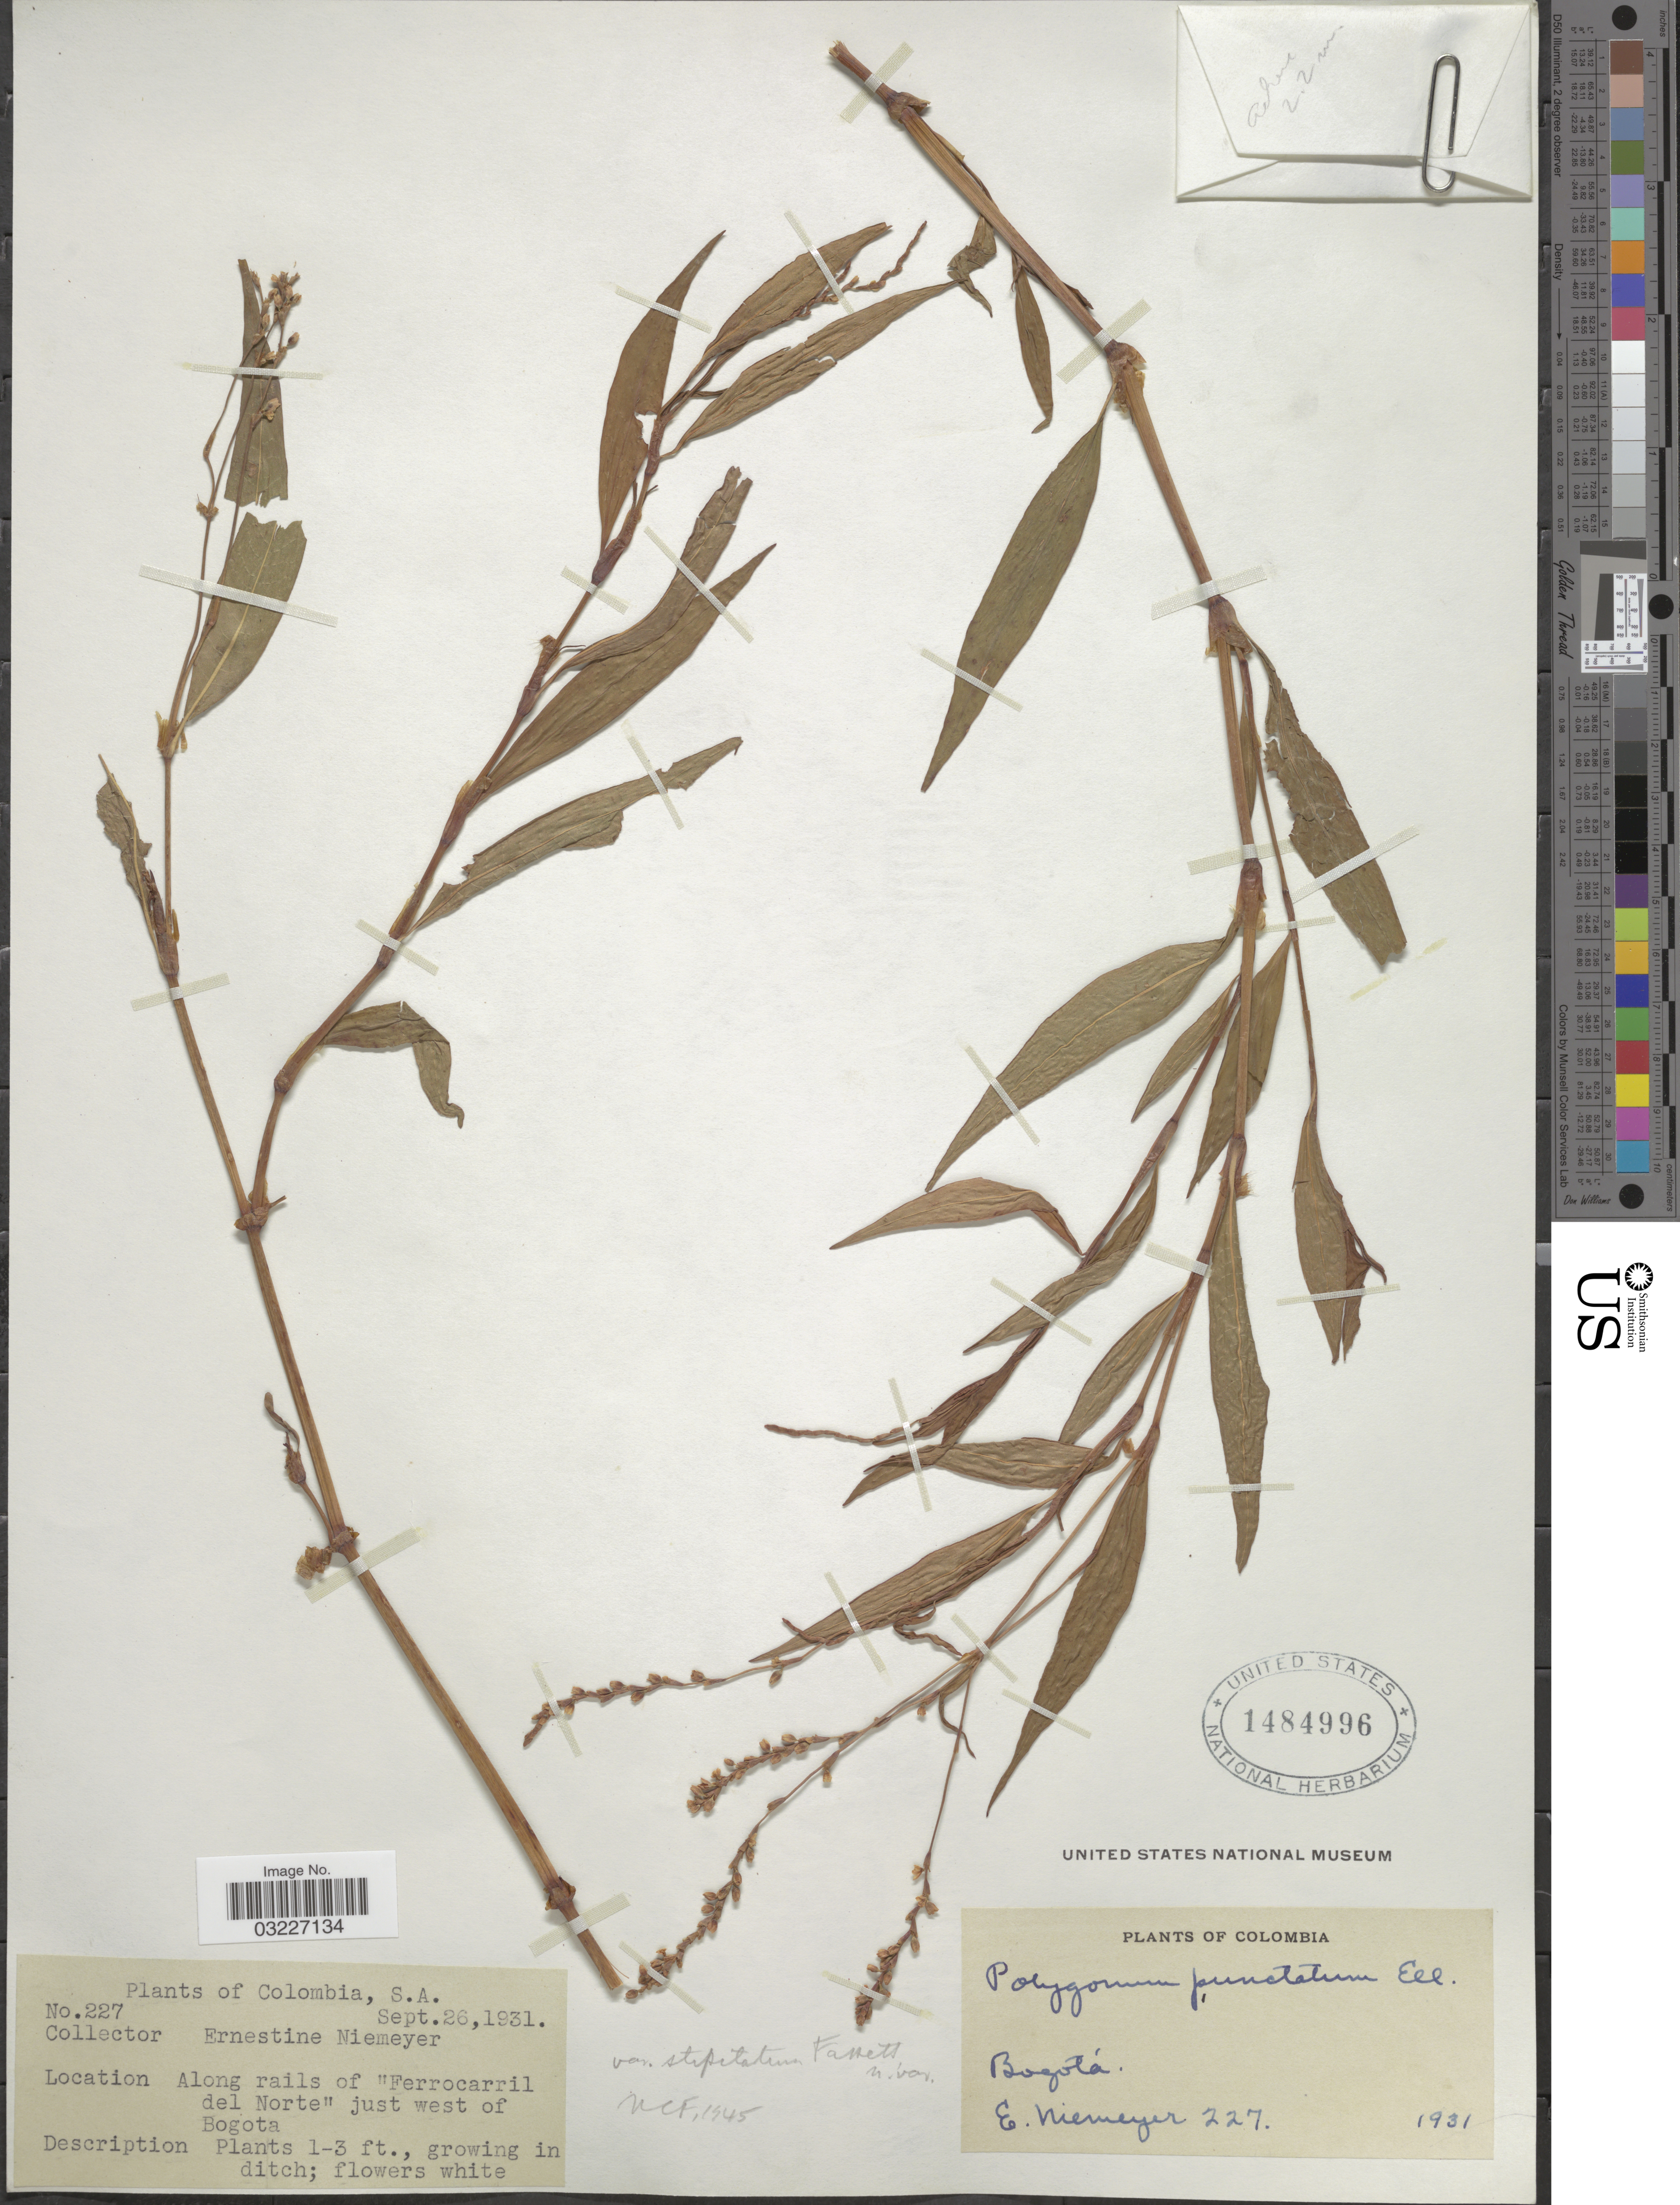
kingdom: Plantae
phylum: Tracheophyta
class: Magnoliopsida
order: Caryophyllales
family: Polygonaceae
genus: Persicaria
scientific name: Persicaria punctata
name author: (Elliott) Small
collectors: E. H. Niemeyer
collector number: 227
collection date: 1931-09-26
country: Colombia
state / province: Bogota D.C.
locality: Along rails of "Ferrocarril del Norte" just west of Bogota. Bogotá.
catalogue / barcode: US 1484996